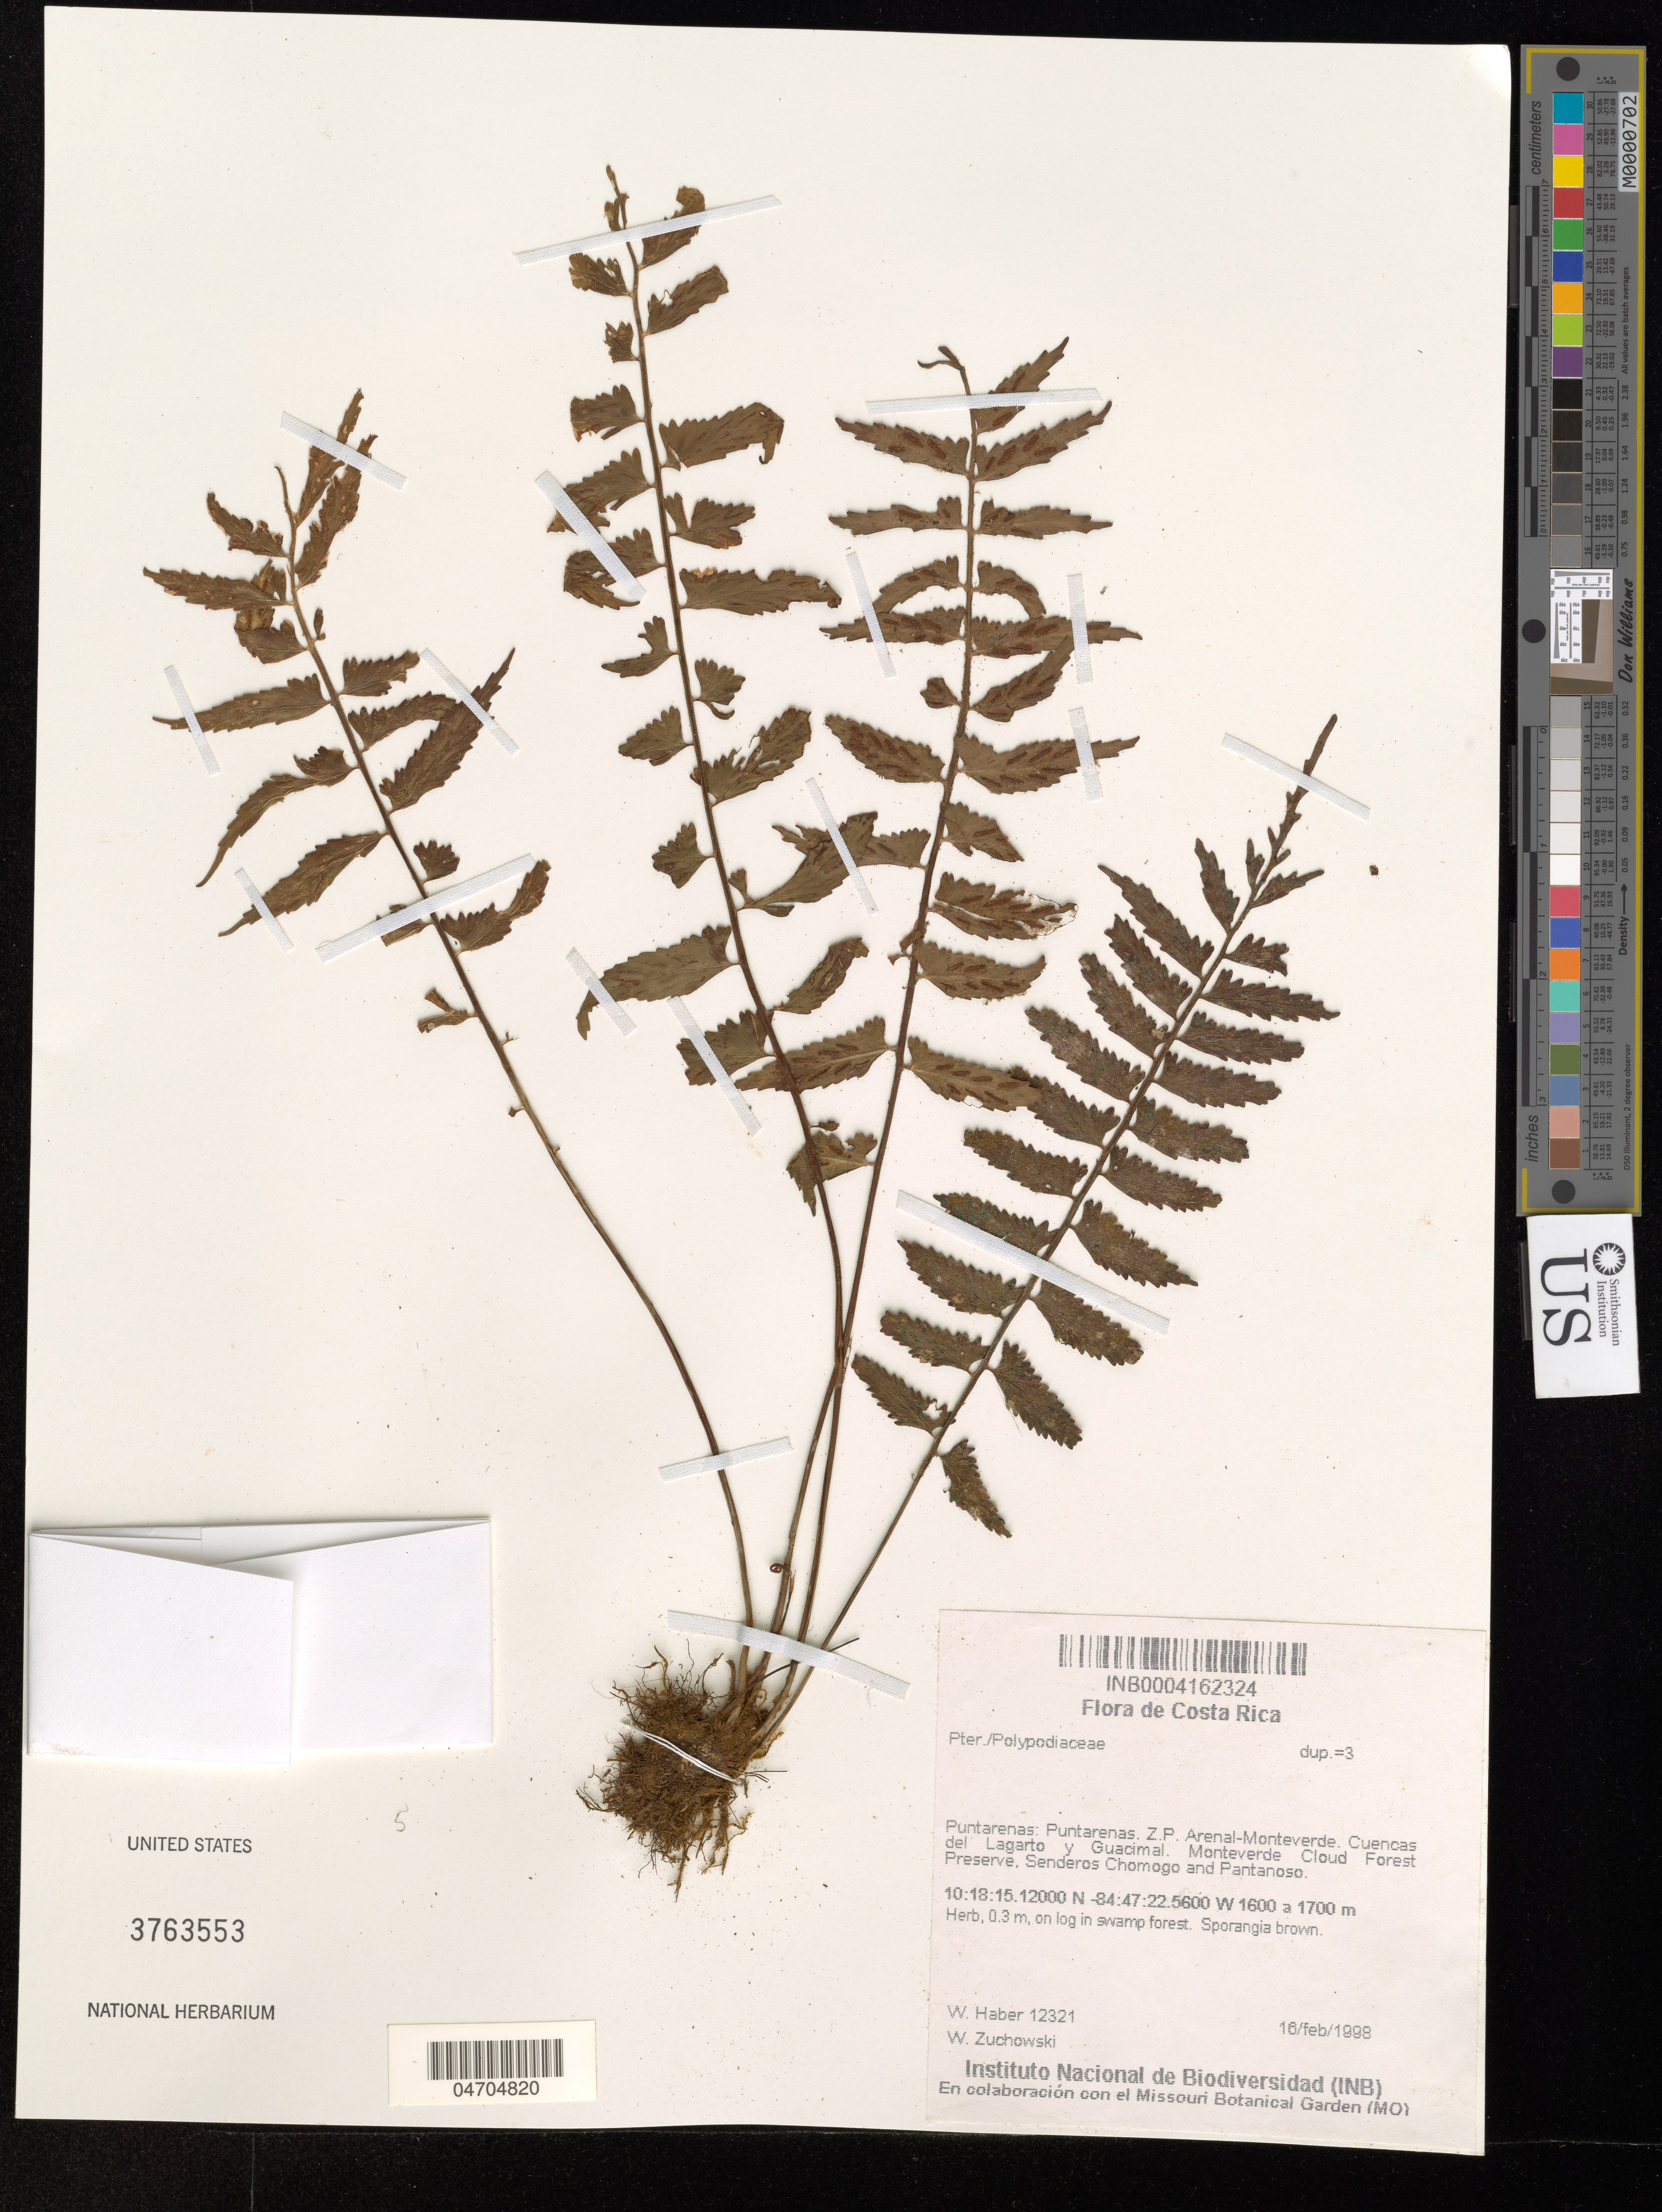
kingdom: Plantae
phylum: Tracheophyta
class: Magnoliopsida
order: Caryophyllales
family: Polygonaceae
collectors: W. Haber & W. Zuchowski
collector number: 12321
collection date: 1998-02-16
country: Costa Rica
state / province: Puntarenas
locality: Puntarenas. Z. P. Arenal-Monteverde. Cuencas del Lagarto y Guacimal. Monteverde Cloud Forest Preserve. Senderos Chomogo and Pantanoso.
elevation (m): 1600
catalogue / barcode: US 3763553